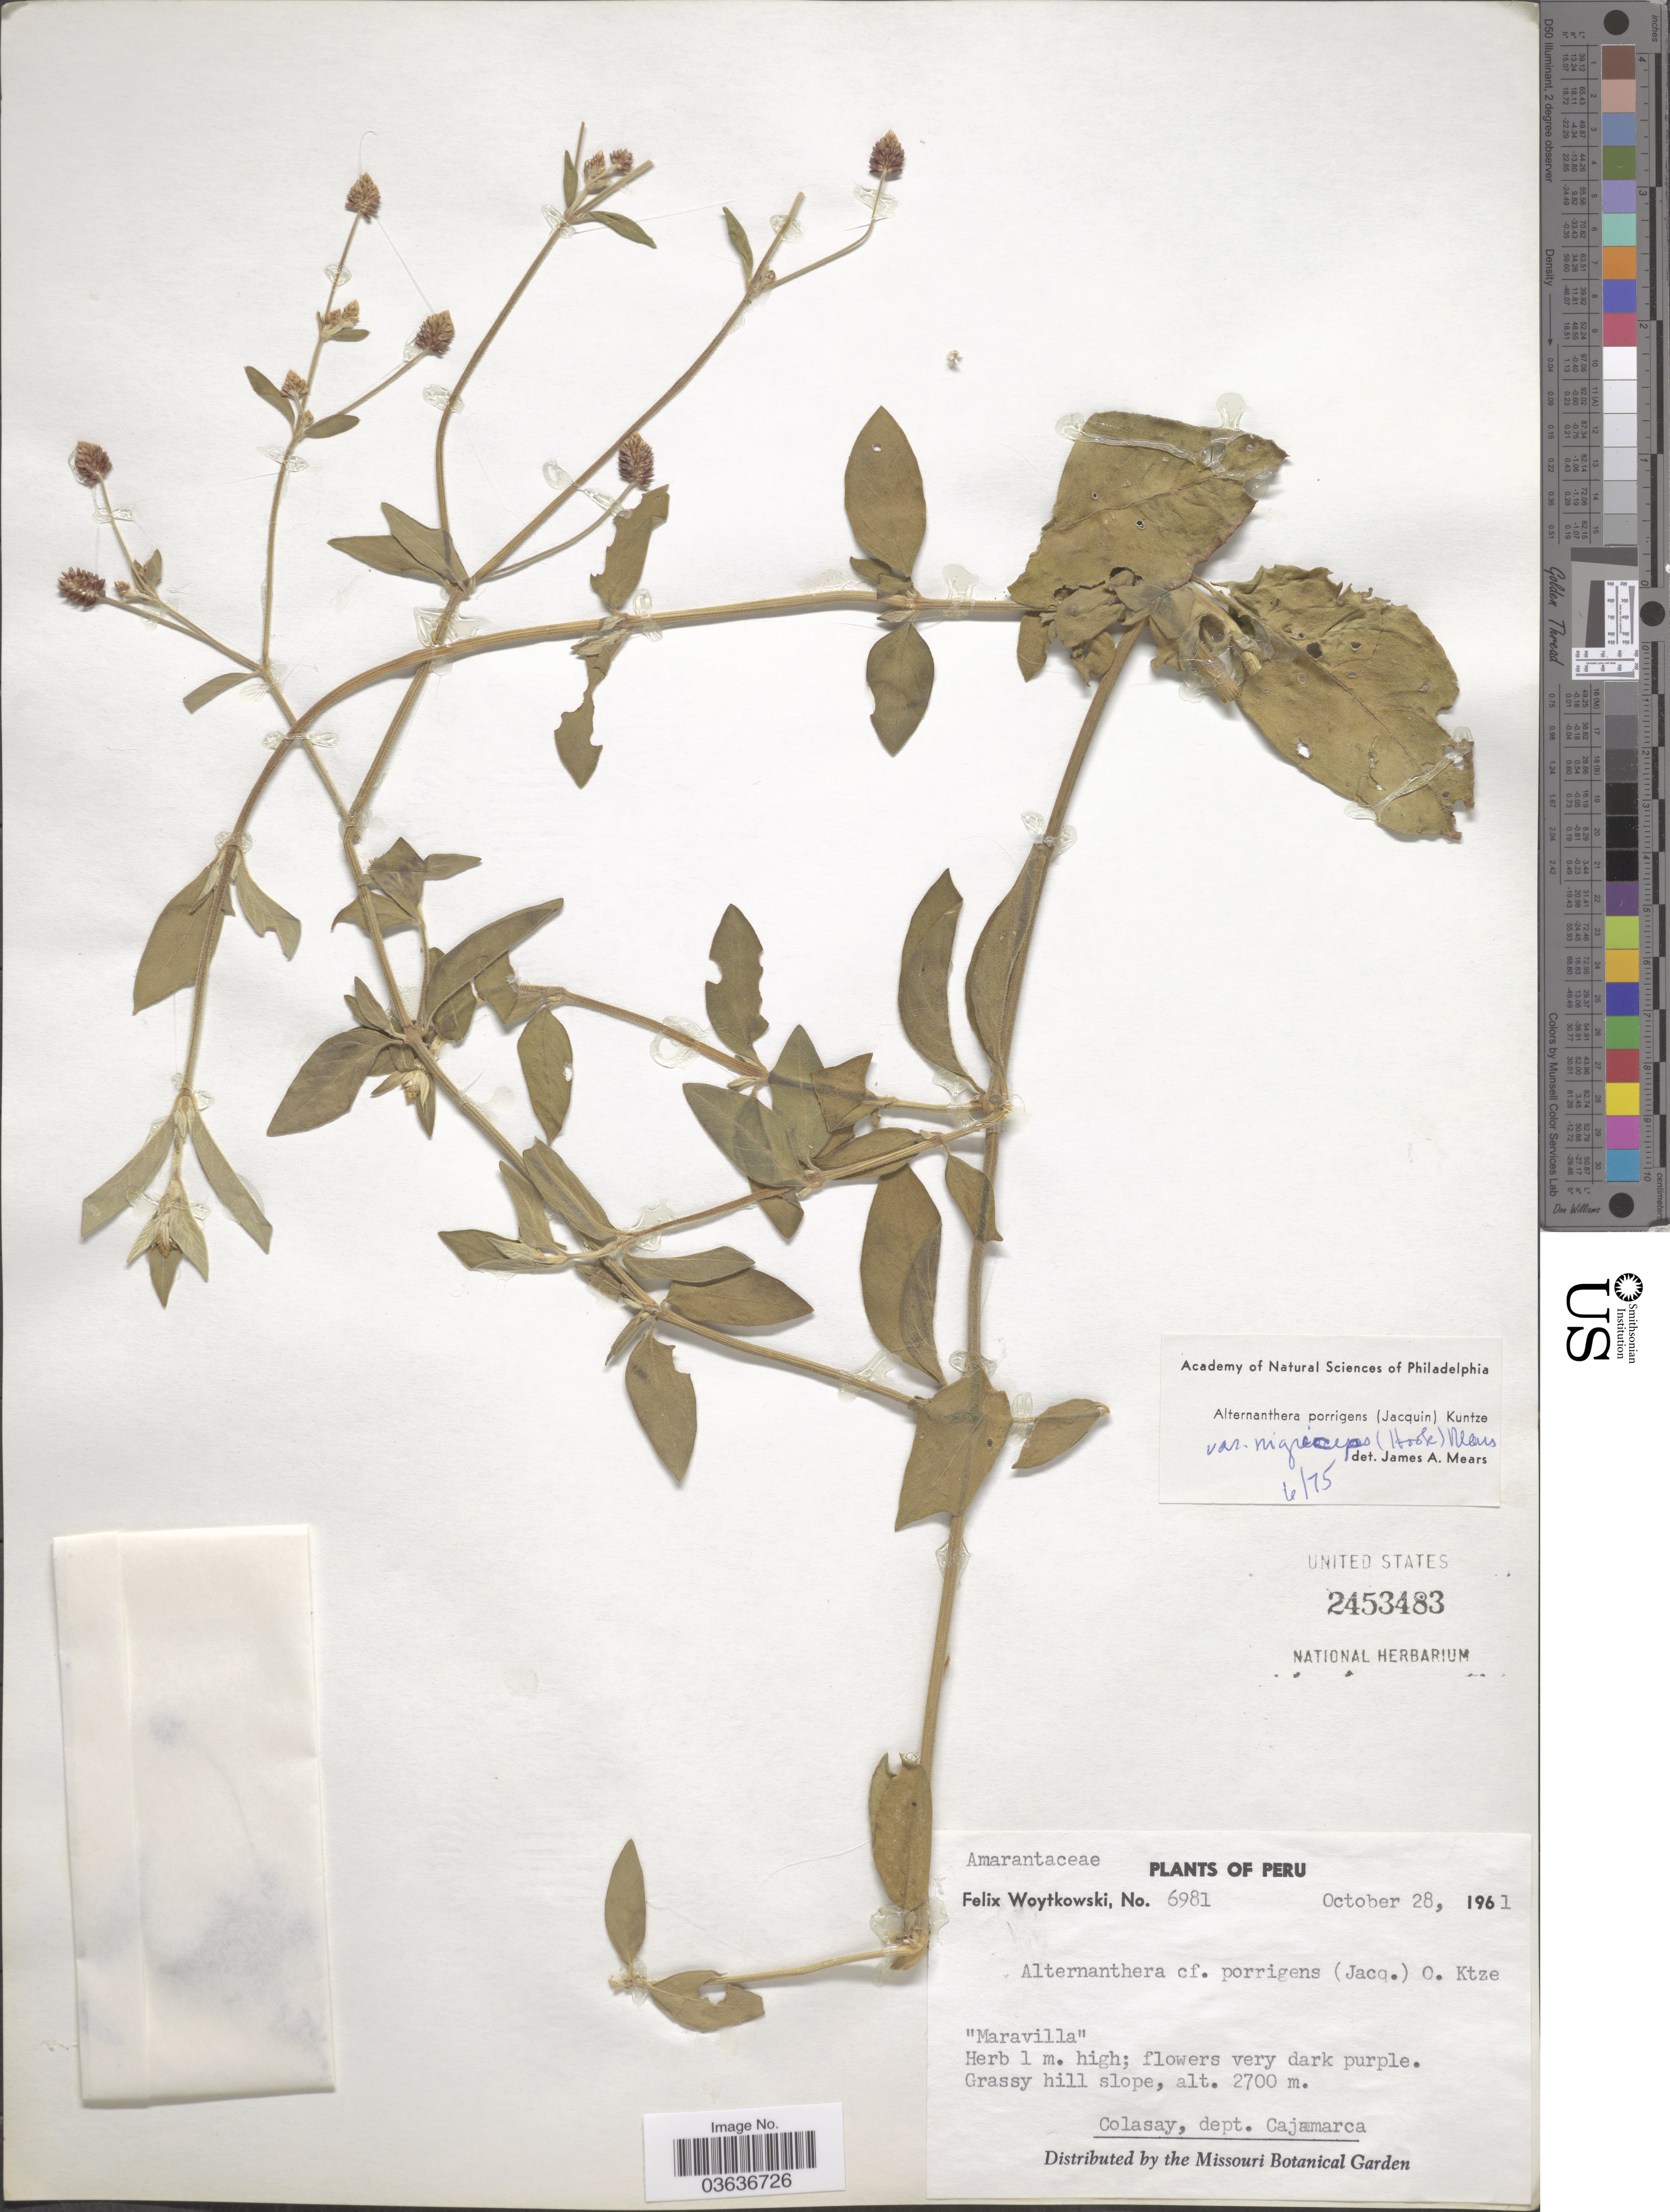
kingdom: Plantae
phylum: Tracheophyta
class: Magnoliopsida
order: Caryophyllales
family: Amaranthaceae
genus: Alternanthera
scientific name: Alternanthera porrigens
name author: (Jacq.) Kuntze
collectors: F. Woytkowski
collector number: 6981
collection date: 1961-10-28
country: Peru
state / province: Cajamarca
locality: Colasay, dept. Cajamarca.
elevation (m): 2700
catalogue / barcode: US 2453483